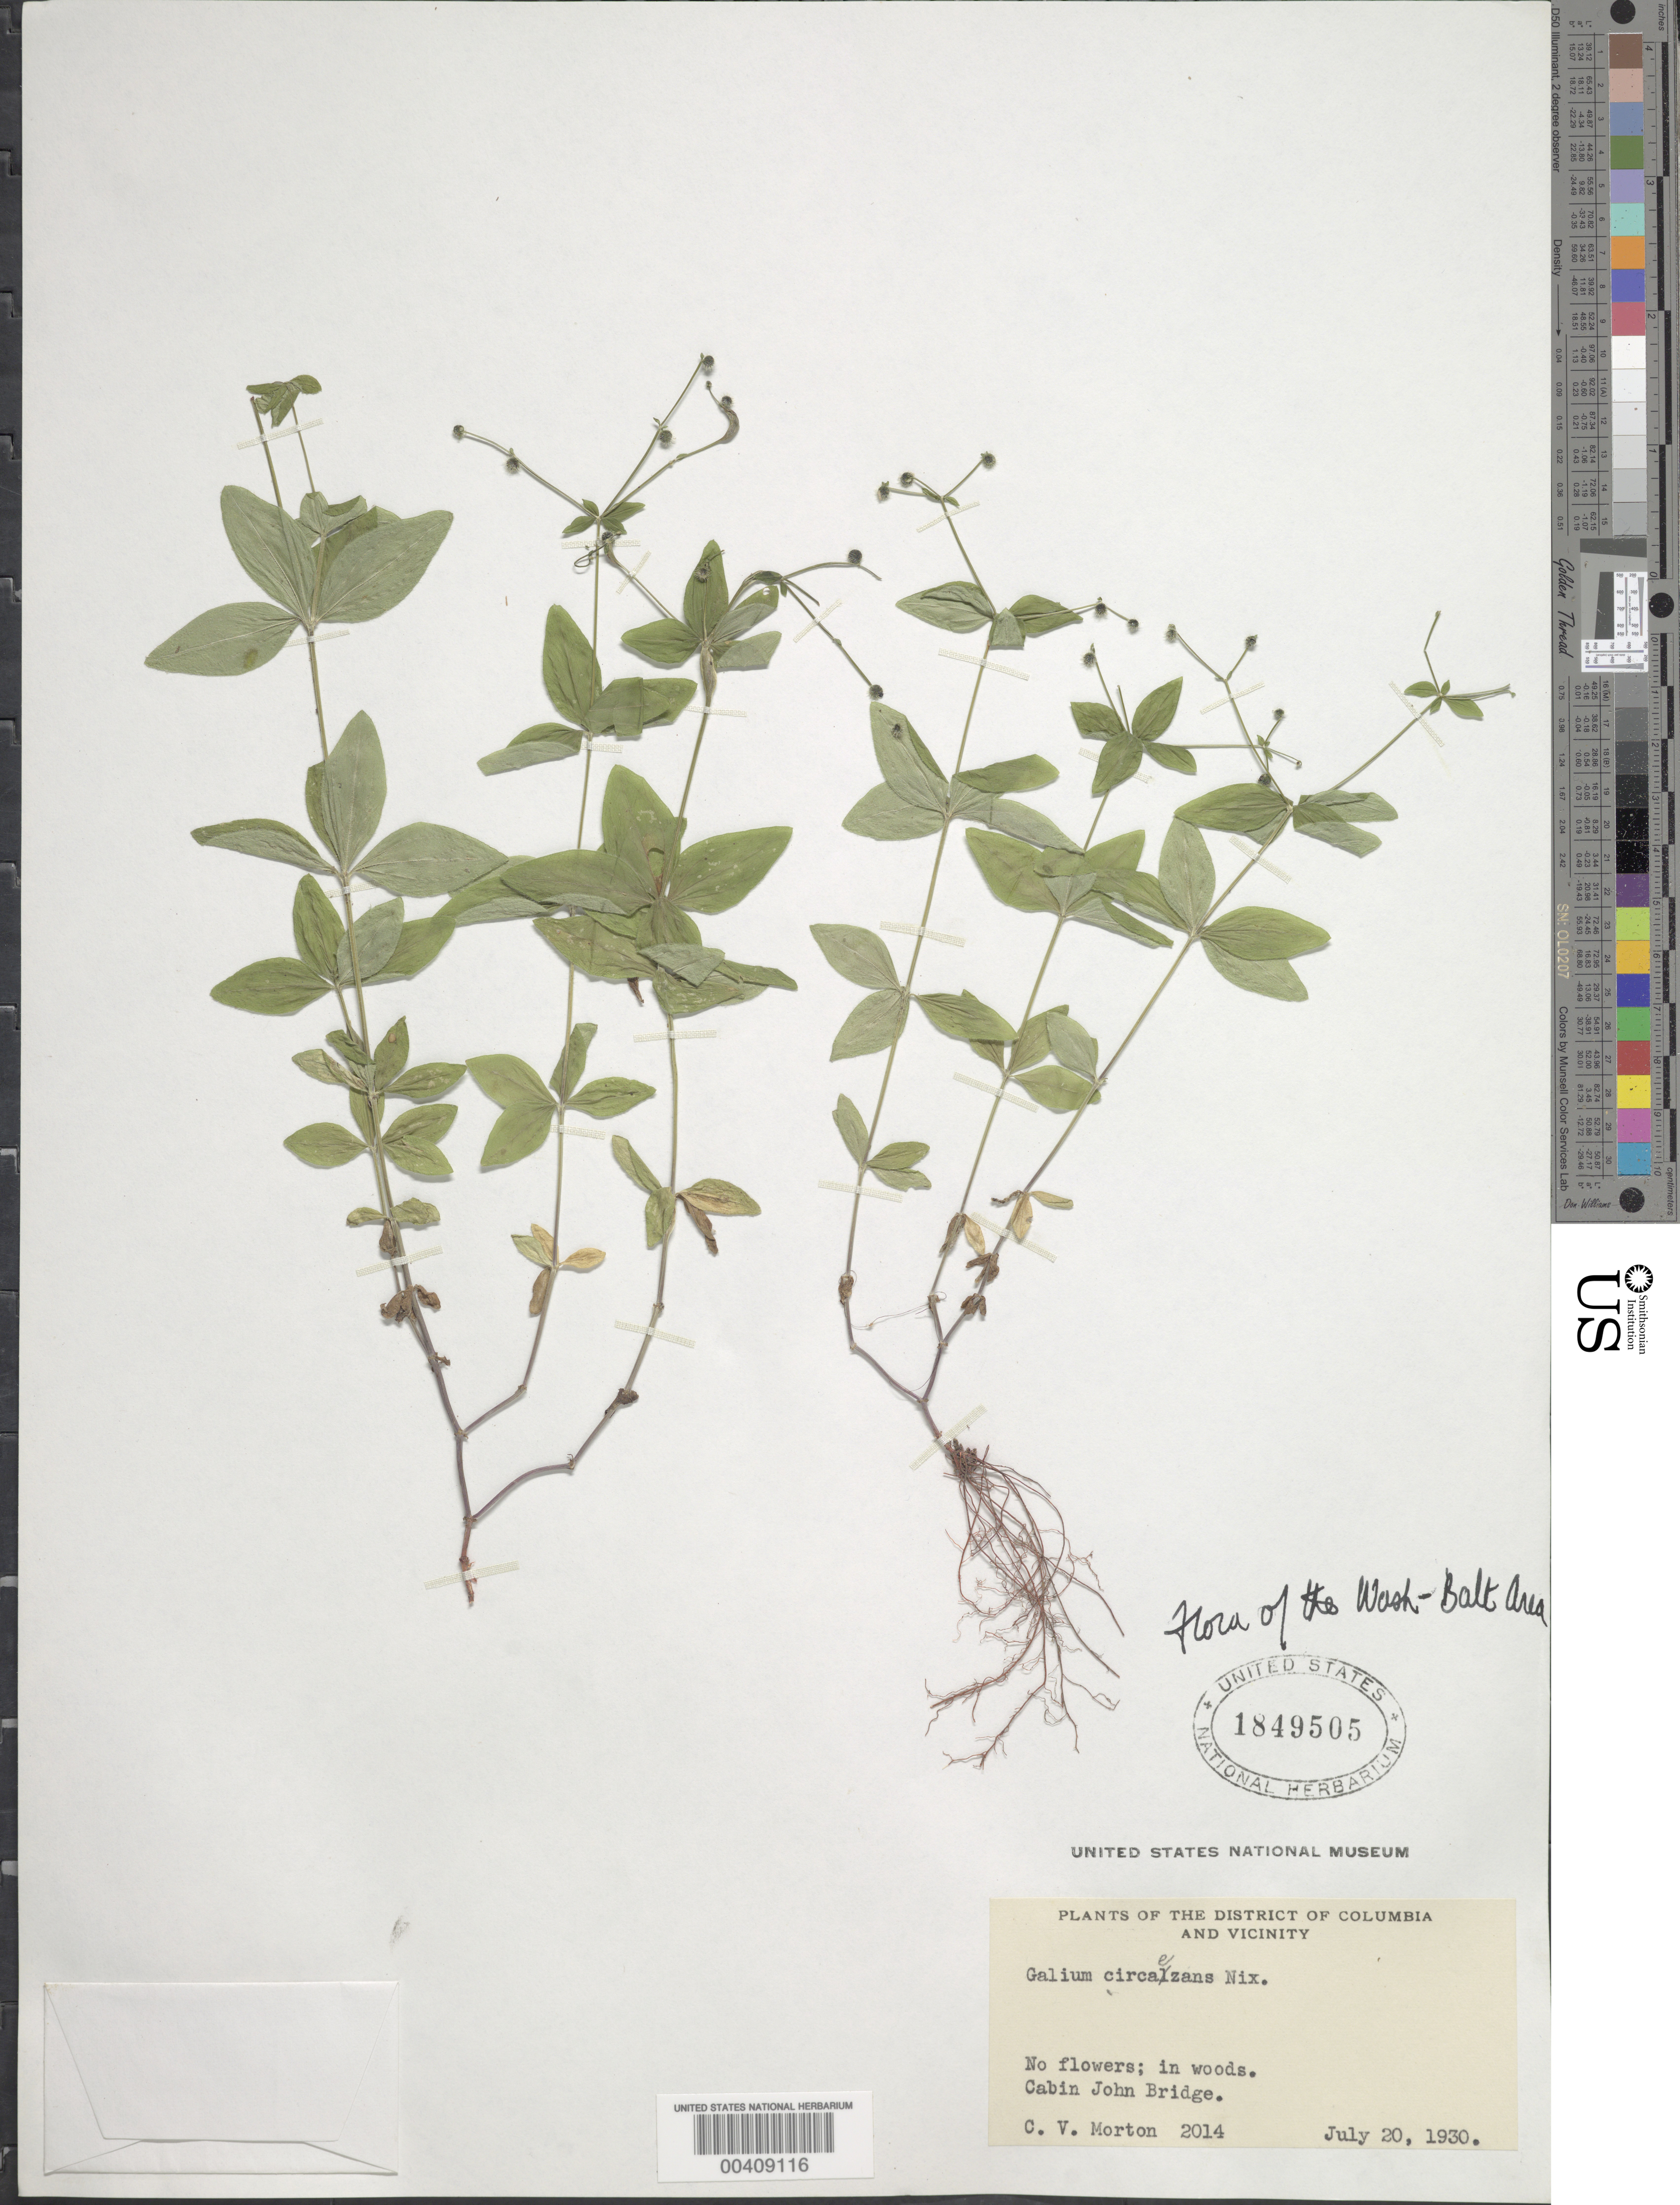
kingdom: Plantae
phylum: Tracheophyta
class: Magnoliopsida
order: Gentianales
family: Rubiaceae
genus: Galium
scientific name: Galium circaezans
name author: Michx.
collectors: C. V. Morton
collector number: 2014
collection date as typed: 20 Jul 1930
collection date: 1930-07-20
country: United States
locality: Cabin John Bridge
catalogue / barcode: US 1849505